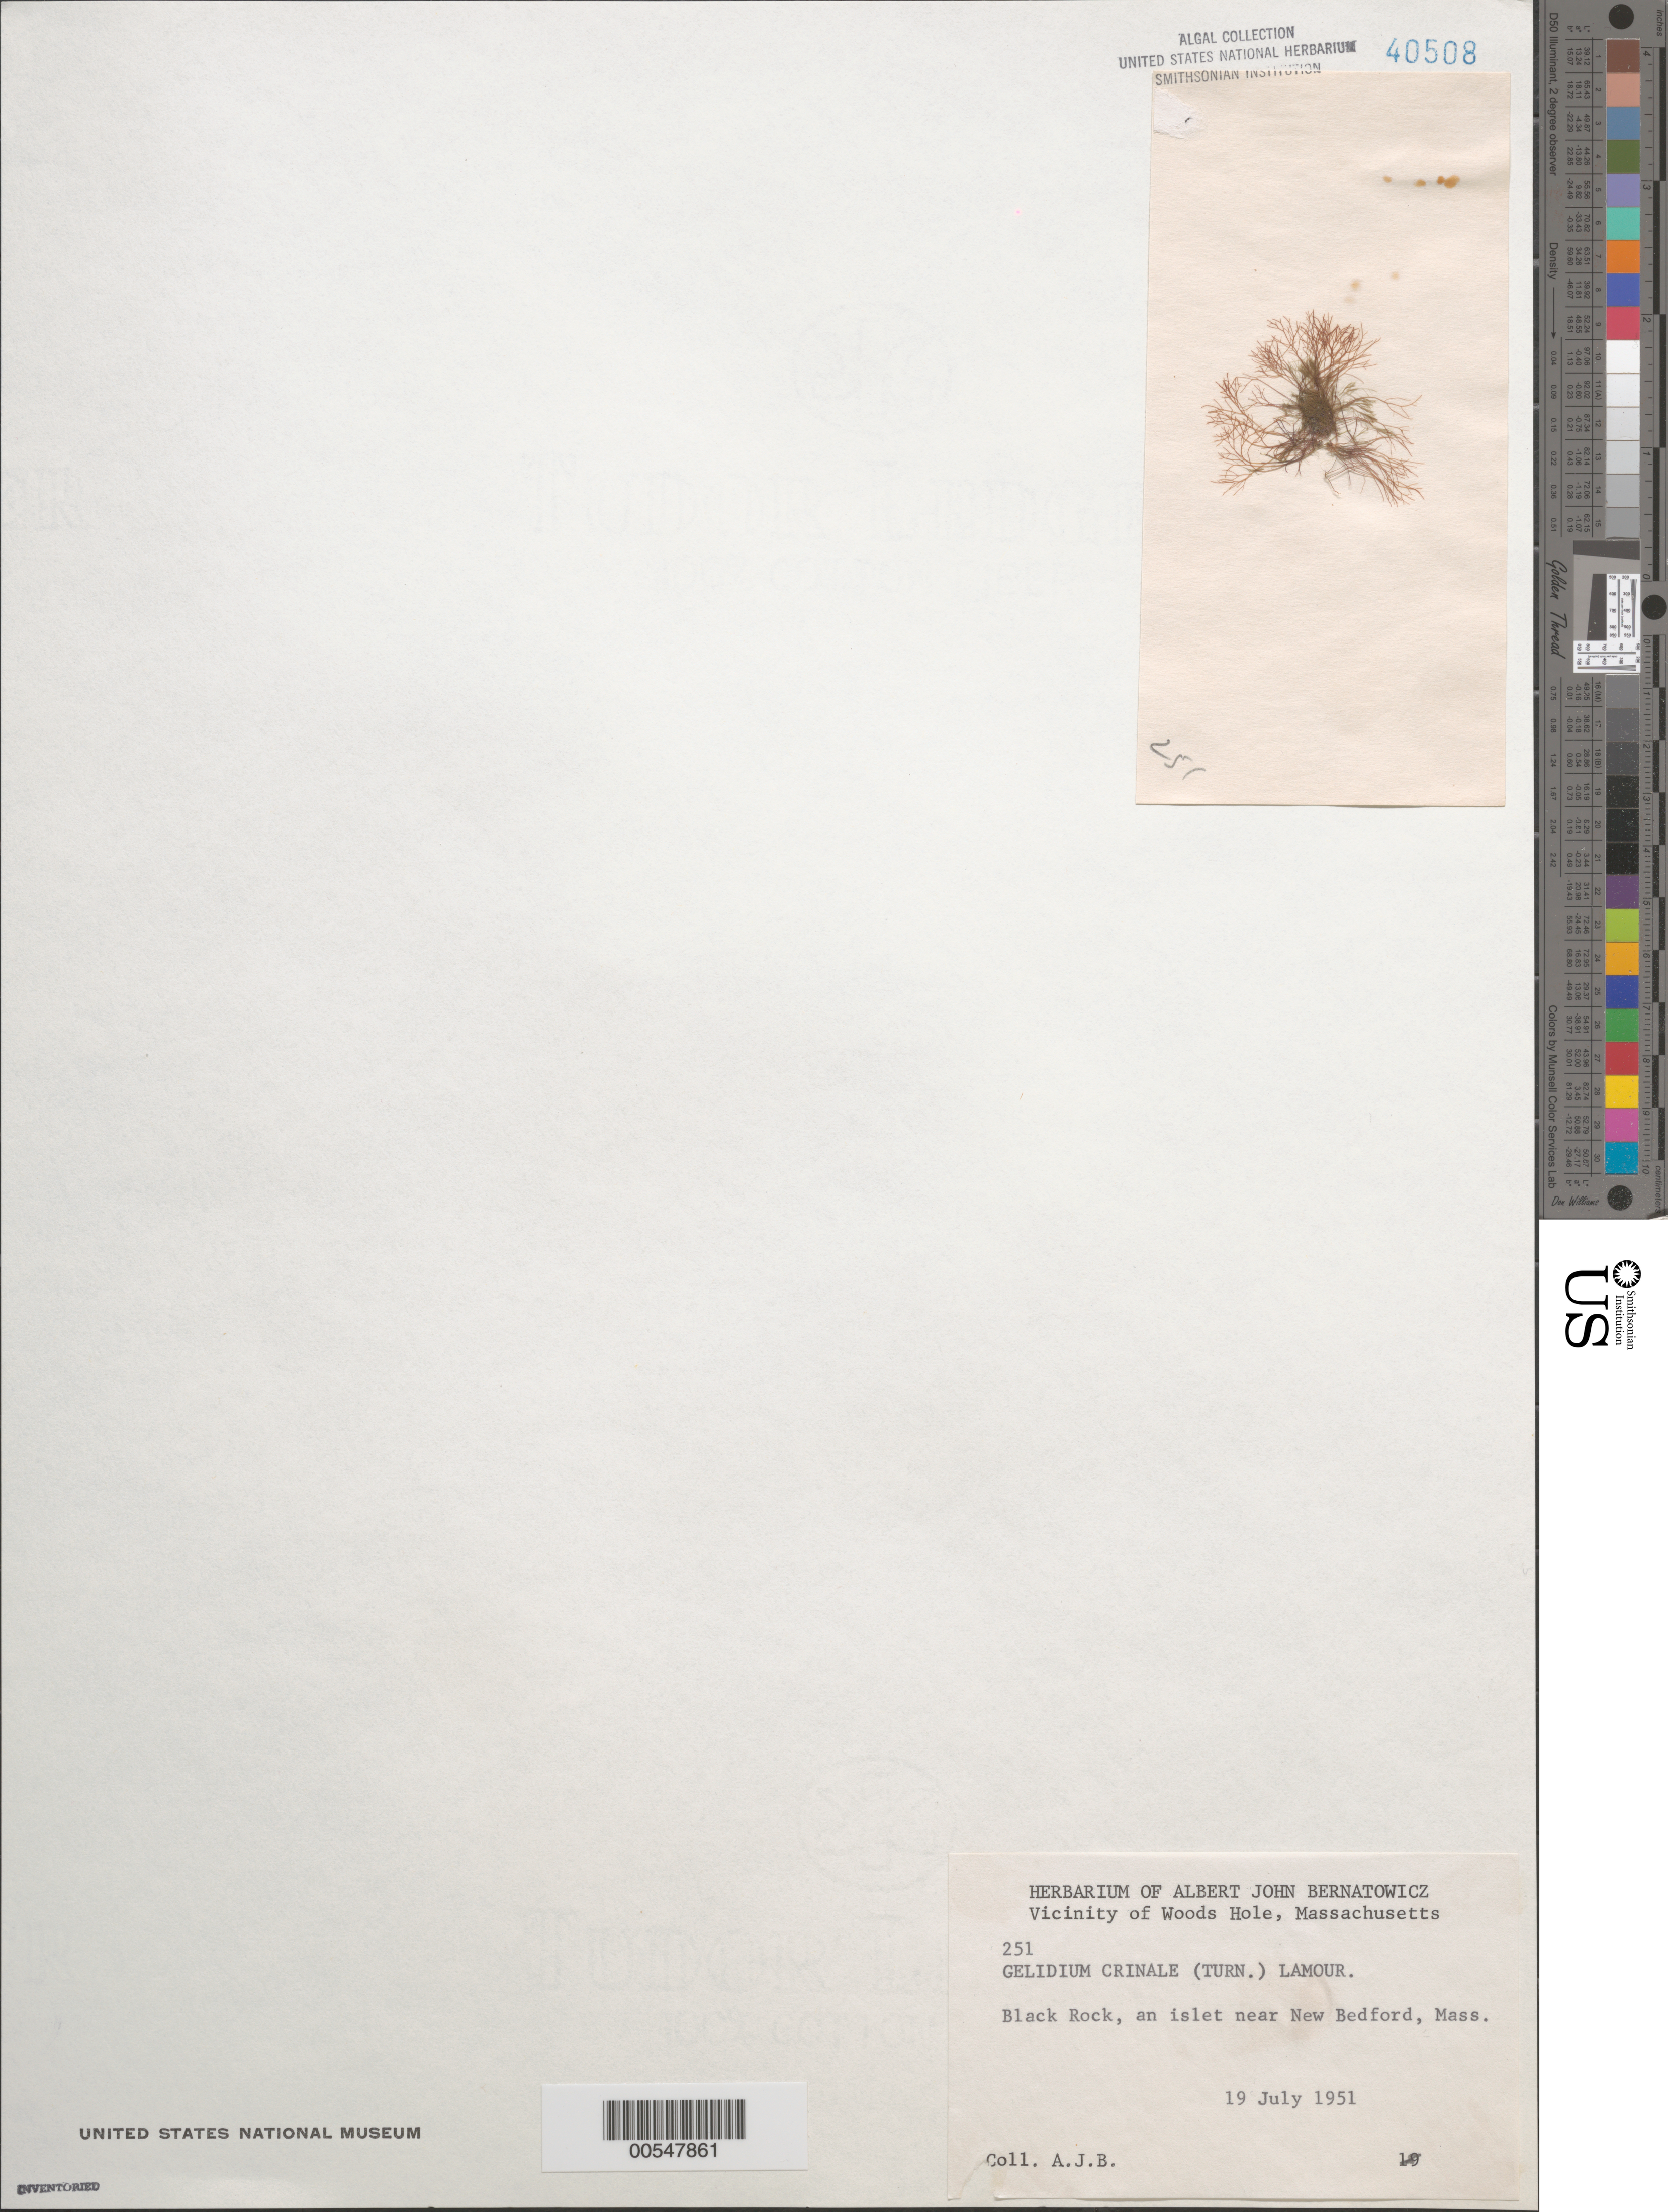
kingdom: Plantae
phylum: Rhodophyta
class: Florideophyceae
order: Gelidiales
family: Gelidiaceae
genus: Gelidium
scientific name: Gelidium crinale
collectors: A. Bernatowicz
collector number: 251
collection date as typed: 19 Jul 1951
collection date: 1951-07-19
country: United States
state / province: Massachusetts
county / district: Bristol County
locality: Black Rock, near New Bedford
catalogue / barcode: US 40508